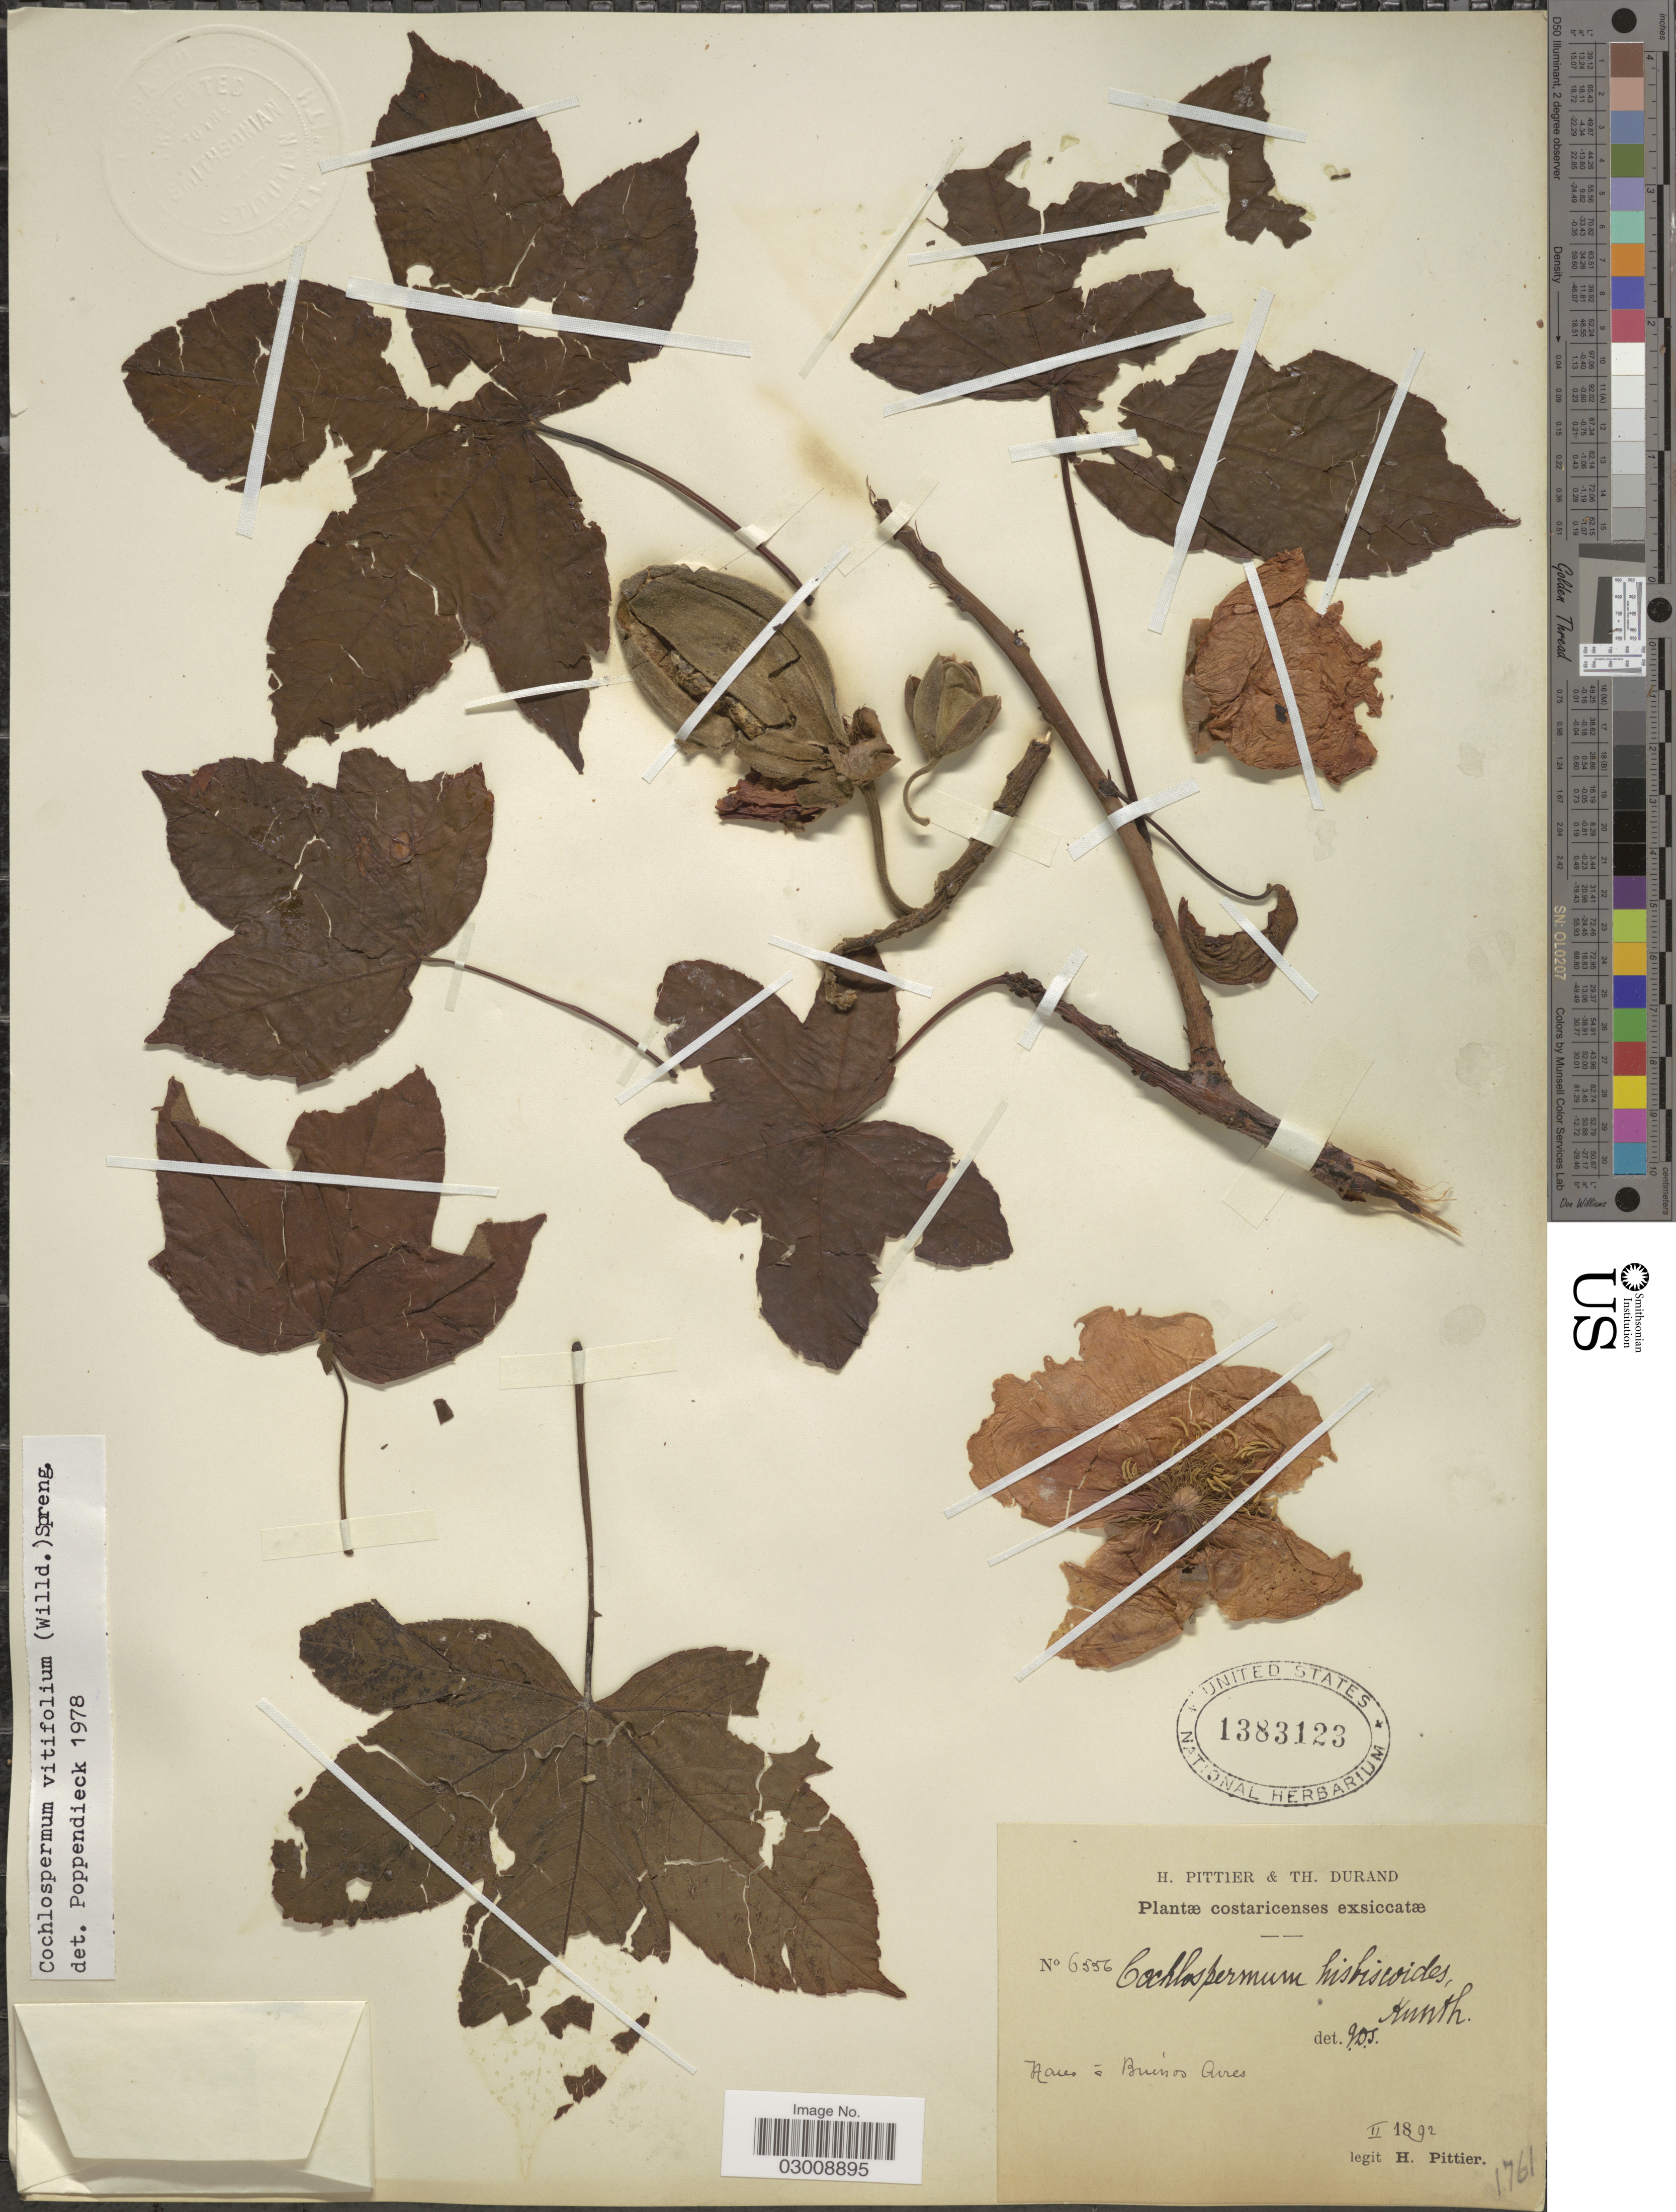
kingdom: Plantae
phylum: Tracheophyta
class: Magnoliopsida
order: Malvales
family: Cochlospermaceae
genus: Cochlospermum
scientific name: Cochlospermum vitifolium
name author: (Willd.) Spreng.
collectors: H. F. Pittier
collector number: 6556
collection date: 1892-02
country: Costa Rica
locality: Haies á Buénos Aires.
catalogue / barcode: US 1383123